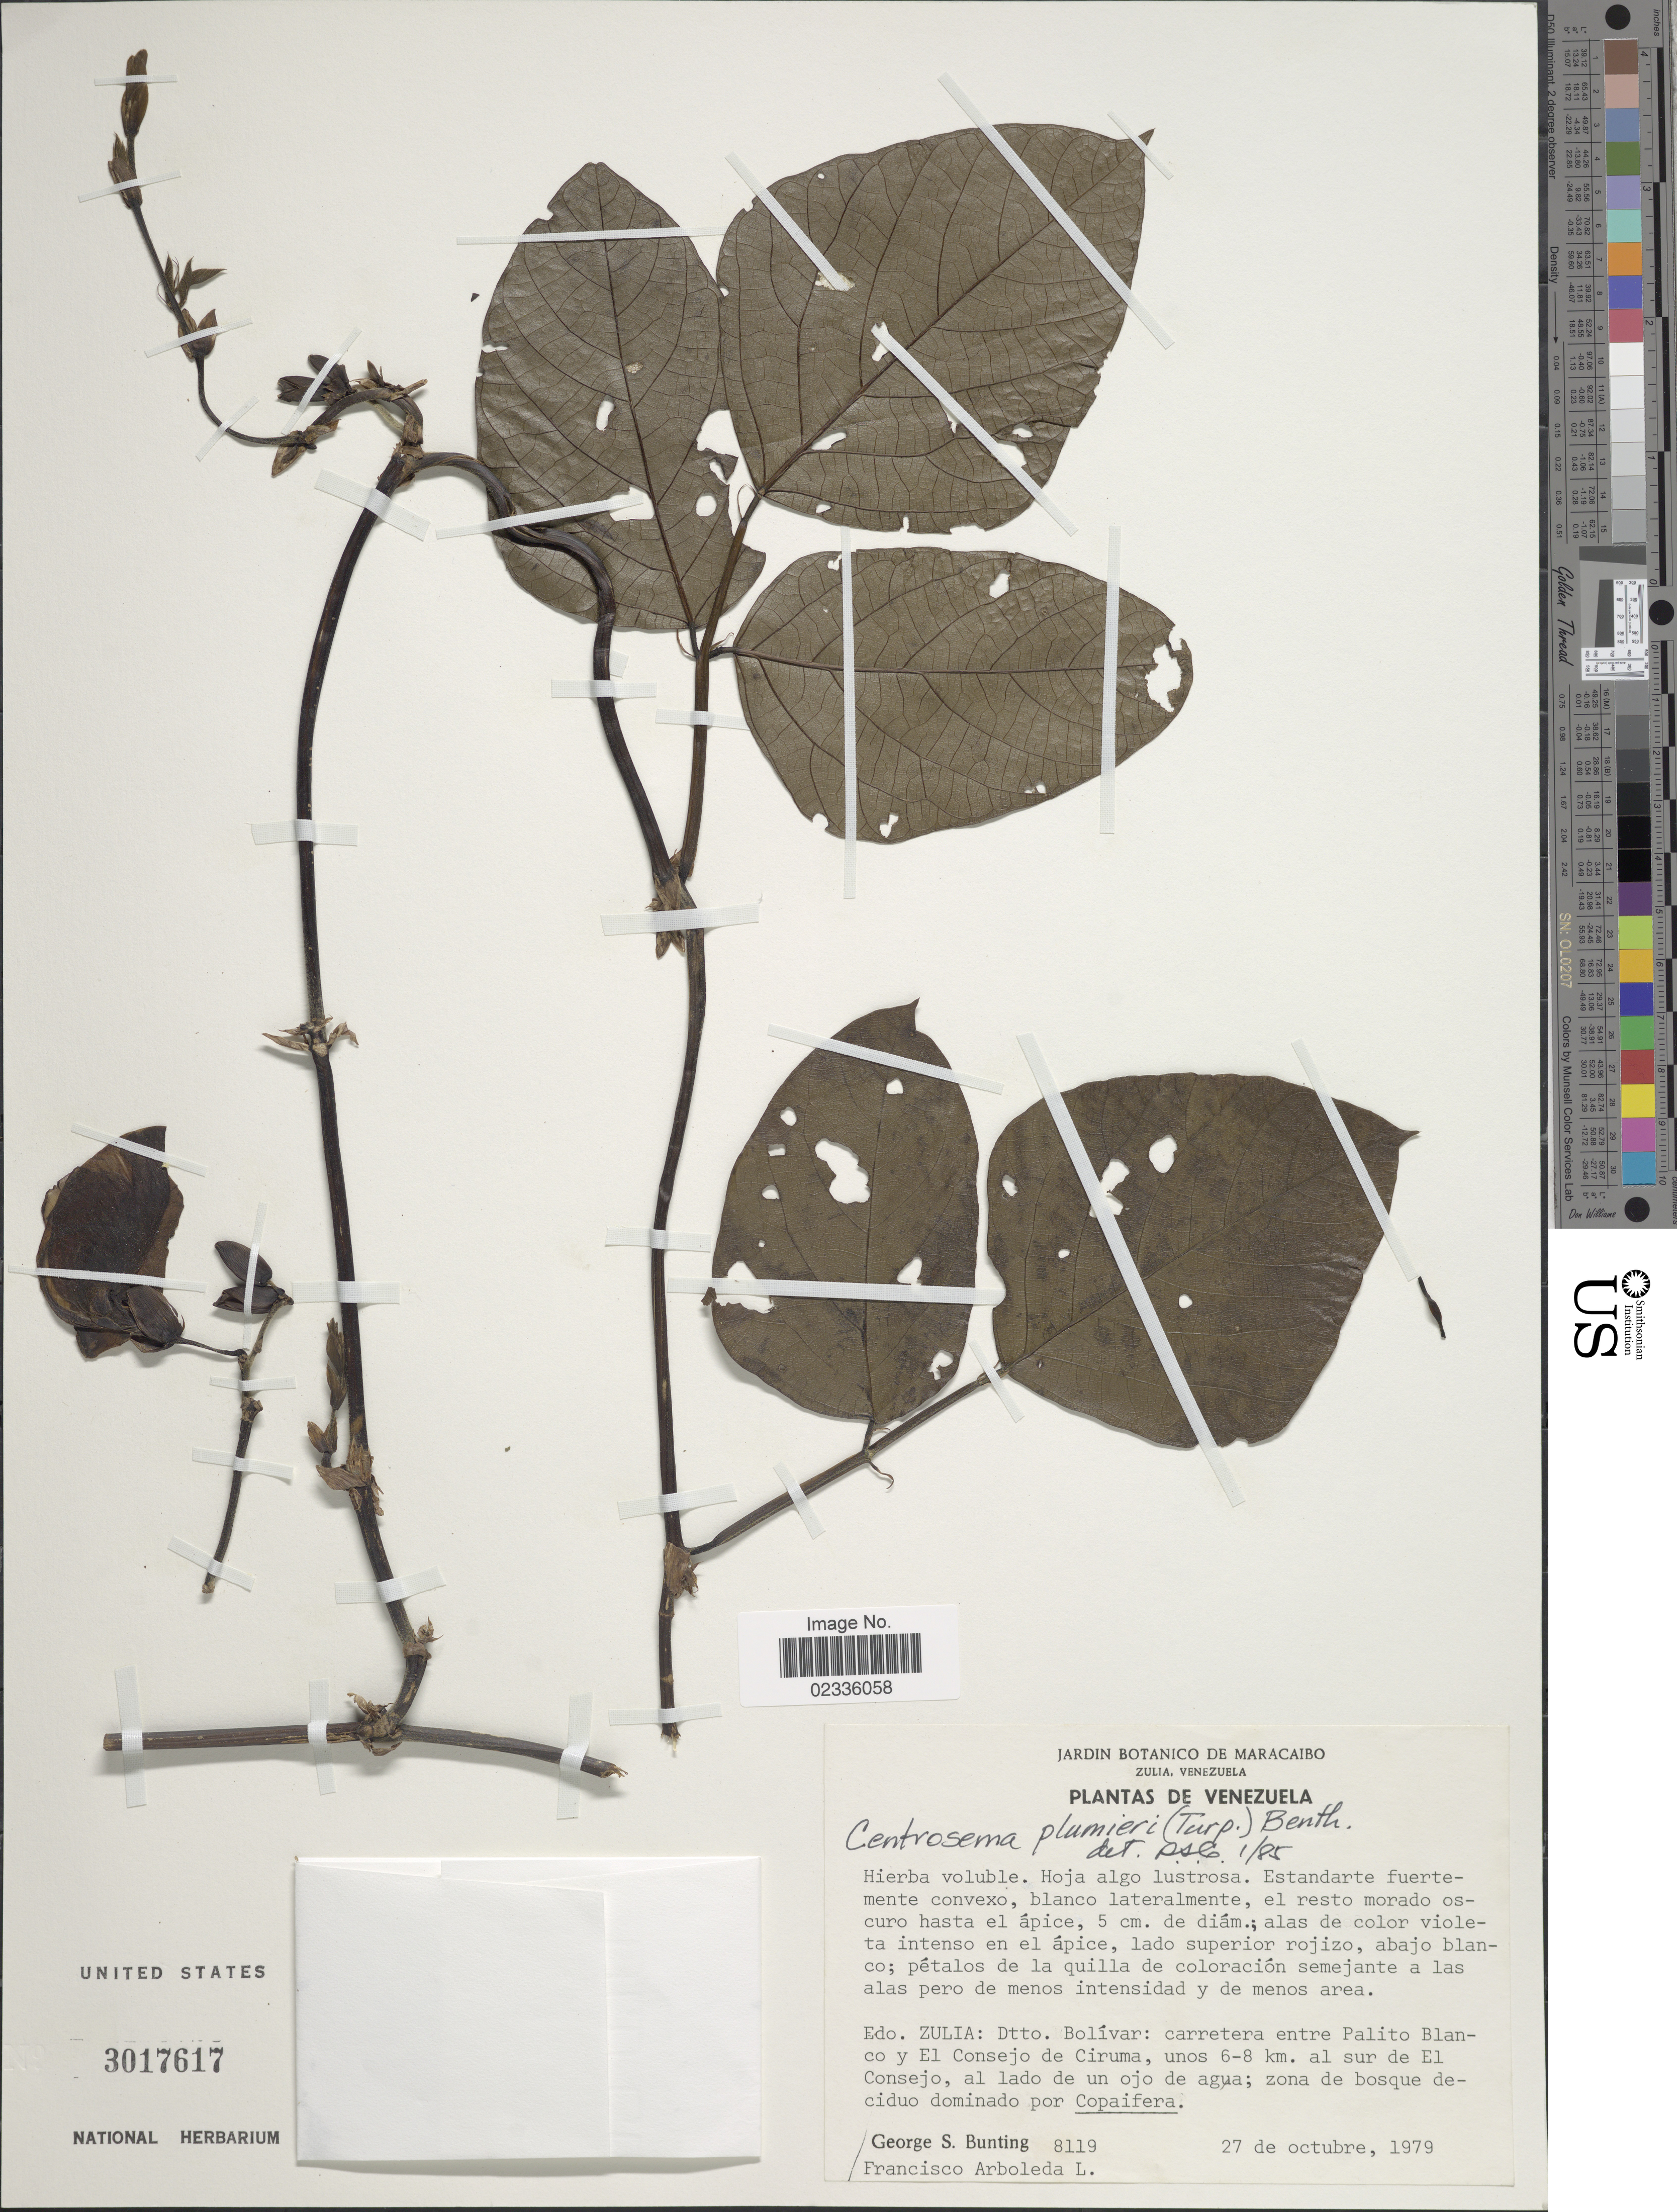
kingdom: Plantae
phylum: Tracheophyta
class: Magnoliopsida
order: Fabales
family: Fabaceae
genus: Centrosema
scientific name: Centrosema plumieri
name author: (Turpin ex Pers.) Benth.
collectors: G. S. Bunting & F. Arboleda L.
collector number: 8119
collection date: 1979-10-27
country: Venezuela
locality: Edo. Zulia: Dtto. Bolívar: carretera entre Palito Blanco y El Consejo de Ciruma, unos 6-8 km. al sur de El Consejo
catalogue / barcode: US 3017617